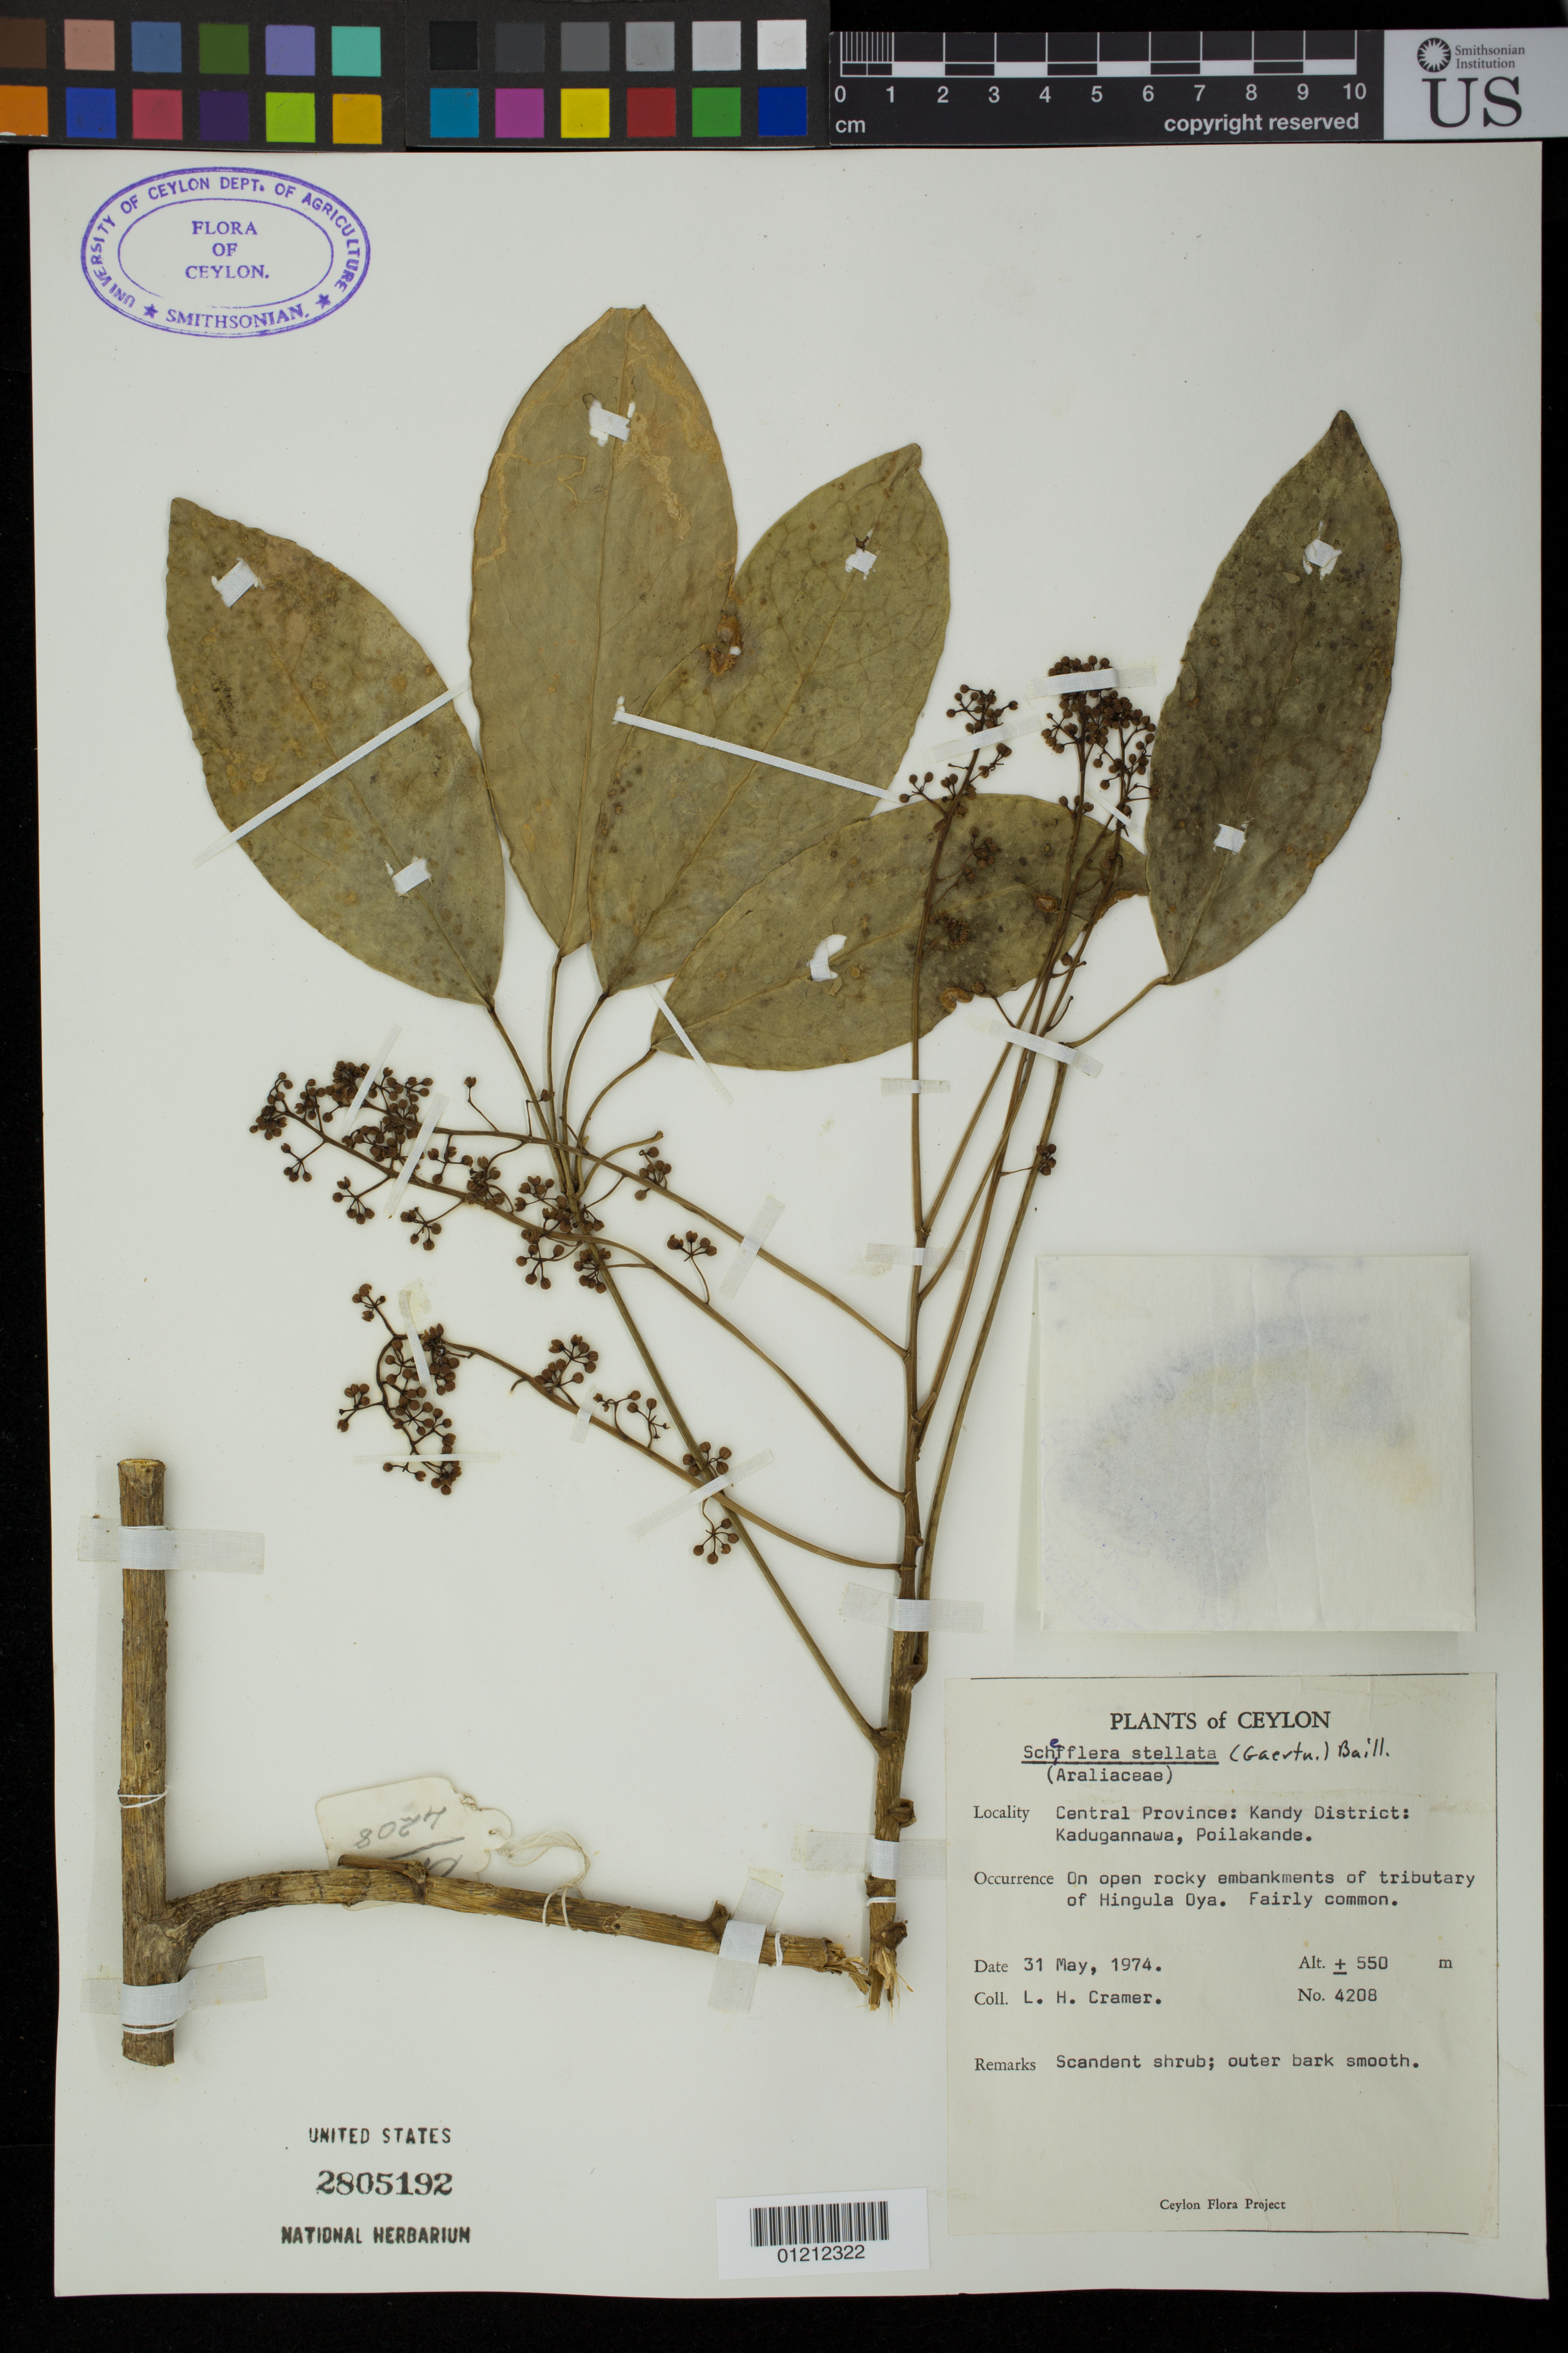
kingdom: Plantae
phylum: Tracheophyta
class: Magnoliopsida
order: Apiales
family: Araliaceae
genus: Schefflera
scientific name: Schefflera stellata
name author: (Gaertn.) Baill.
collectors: L. H. Cramer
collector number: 4208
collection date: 1974-05-31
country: Sri Lanka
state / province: Central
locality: Ceylon. Kandy District: Kadugannawa, Poilakande. On open rocky embankments of tributary of Hingula Oya.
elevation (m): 550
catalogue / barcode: US 2805192